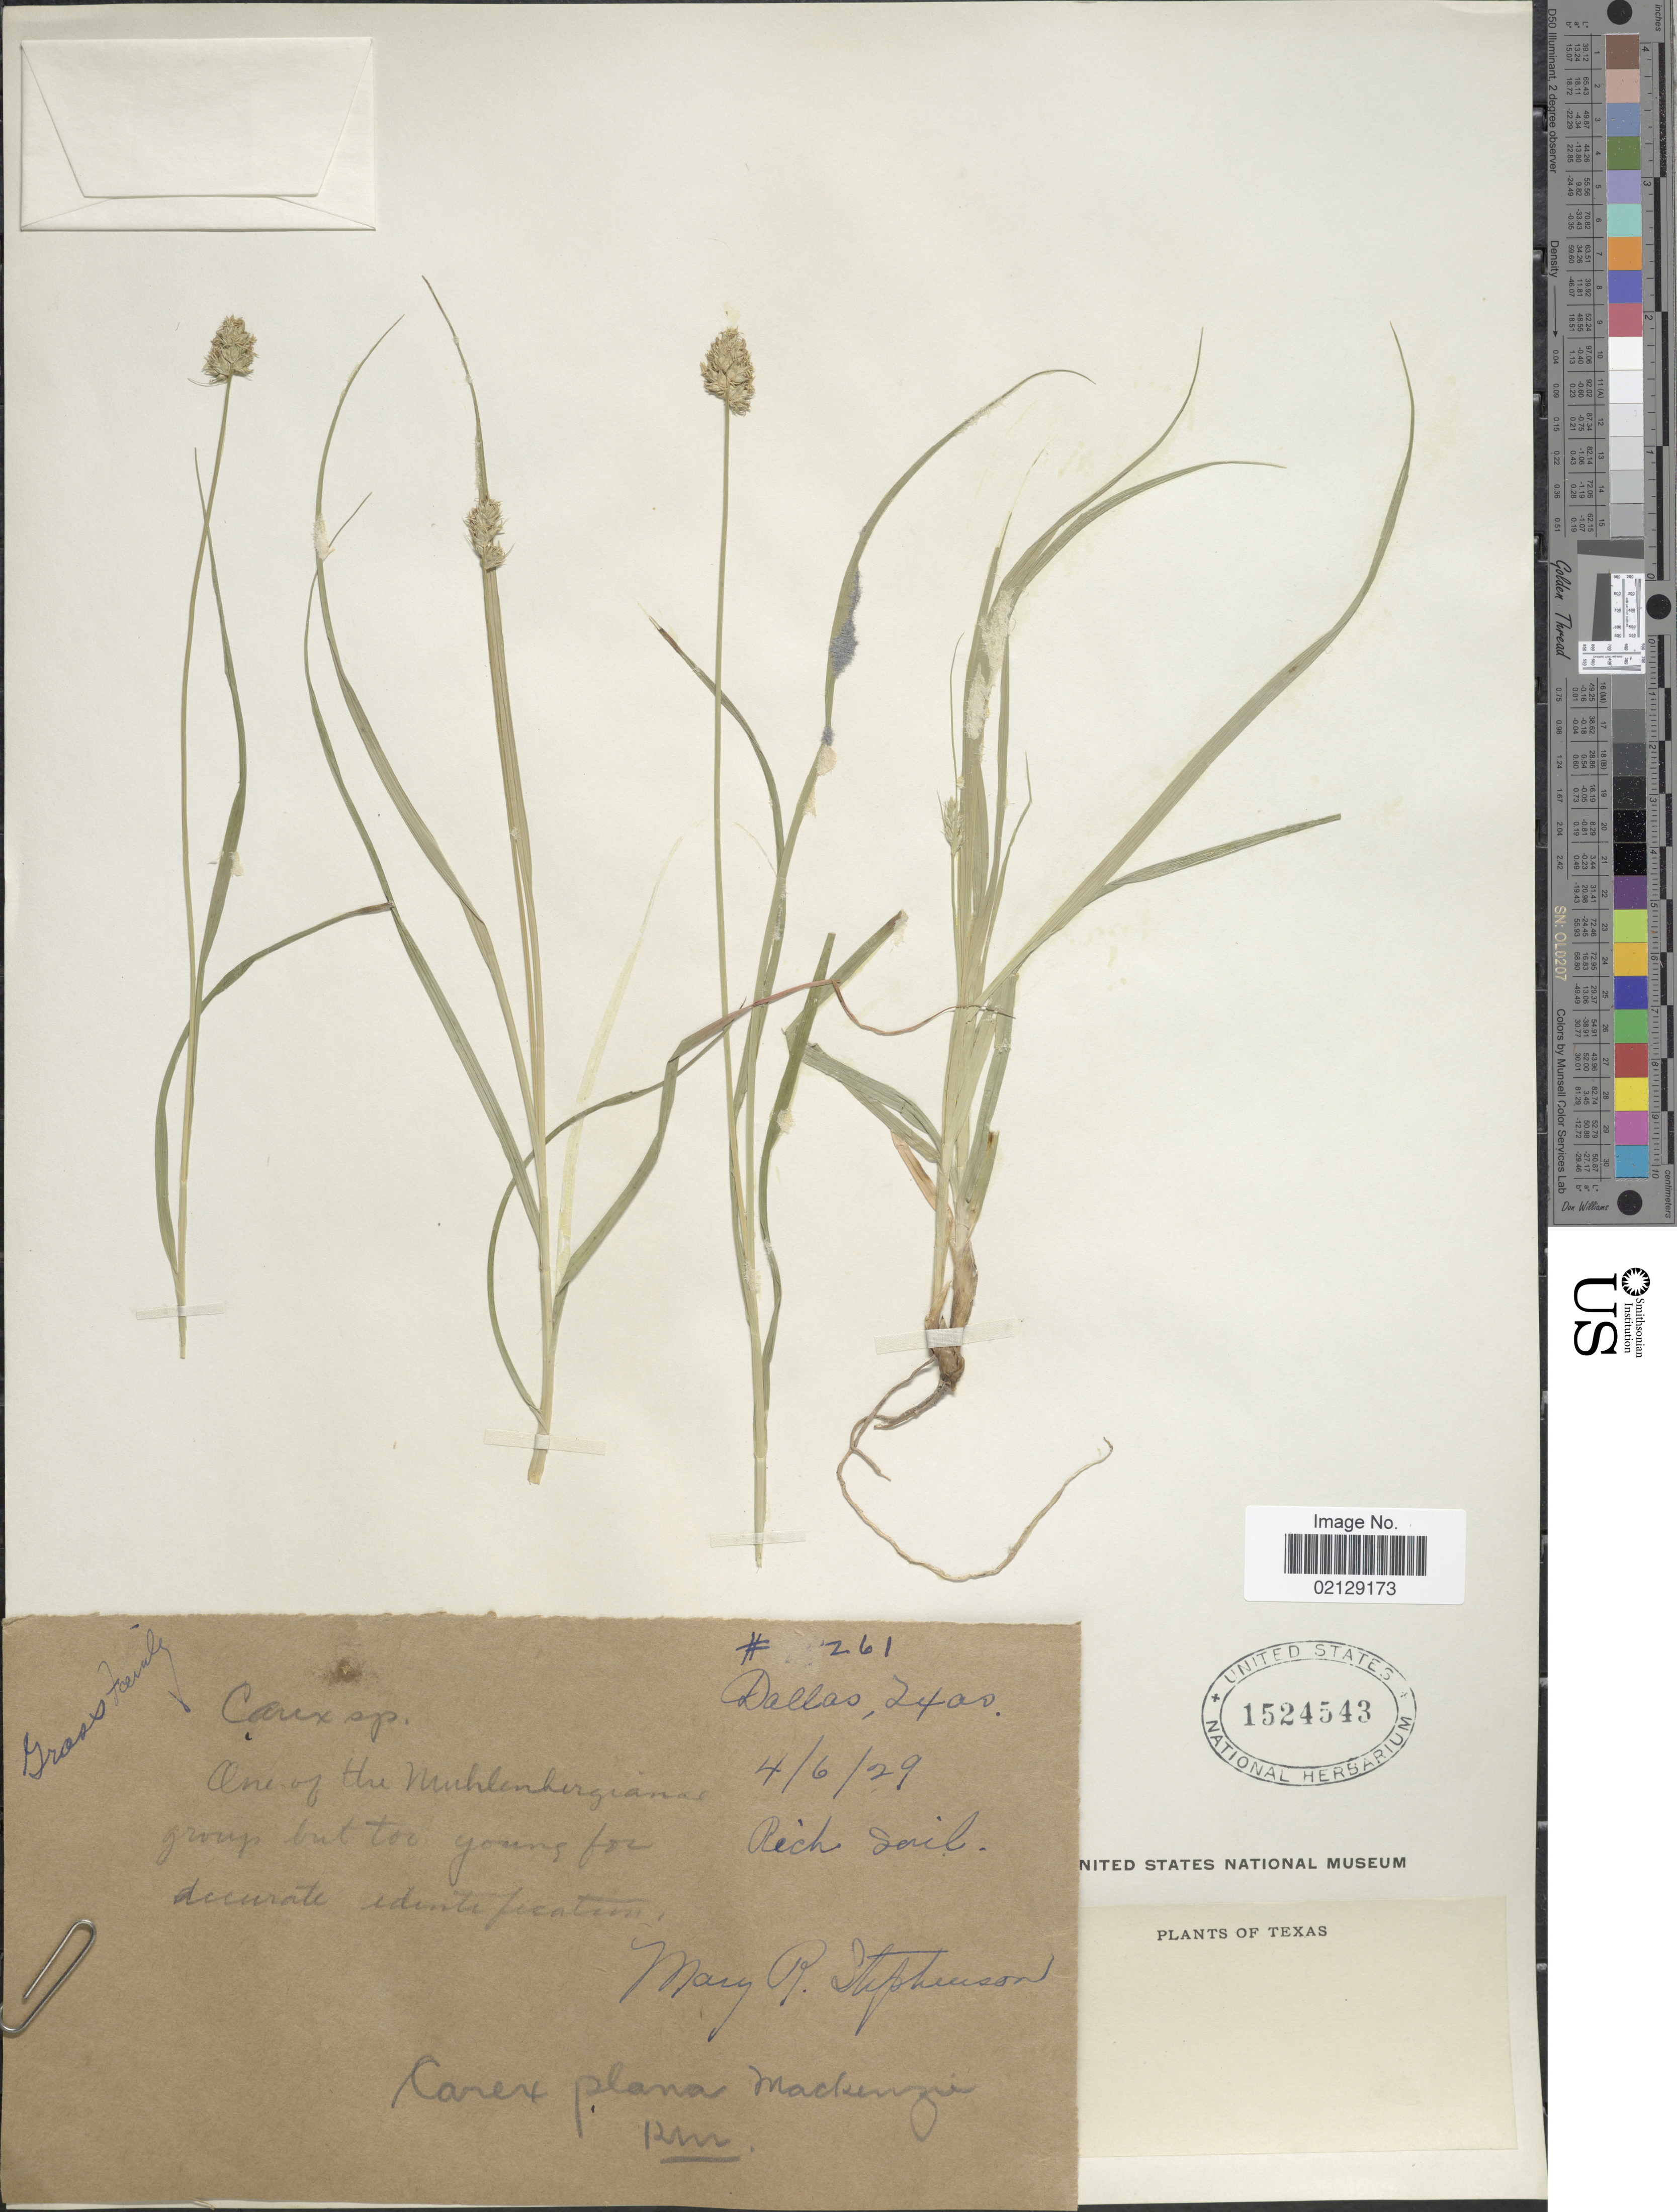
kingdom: Plantae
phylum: Tracheophyta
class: Liliopsida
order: Poales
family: Cyperaceae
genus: Carex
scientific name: Carex muehlenbergii var. enervis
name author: Boott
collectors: M. Stephenson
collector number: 261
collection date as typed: Transcribed d/m/y: 6/4/29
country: United States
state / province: Texas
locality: Dallas, Texas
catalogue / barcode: US 1524543